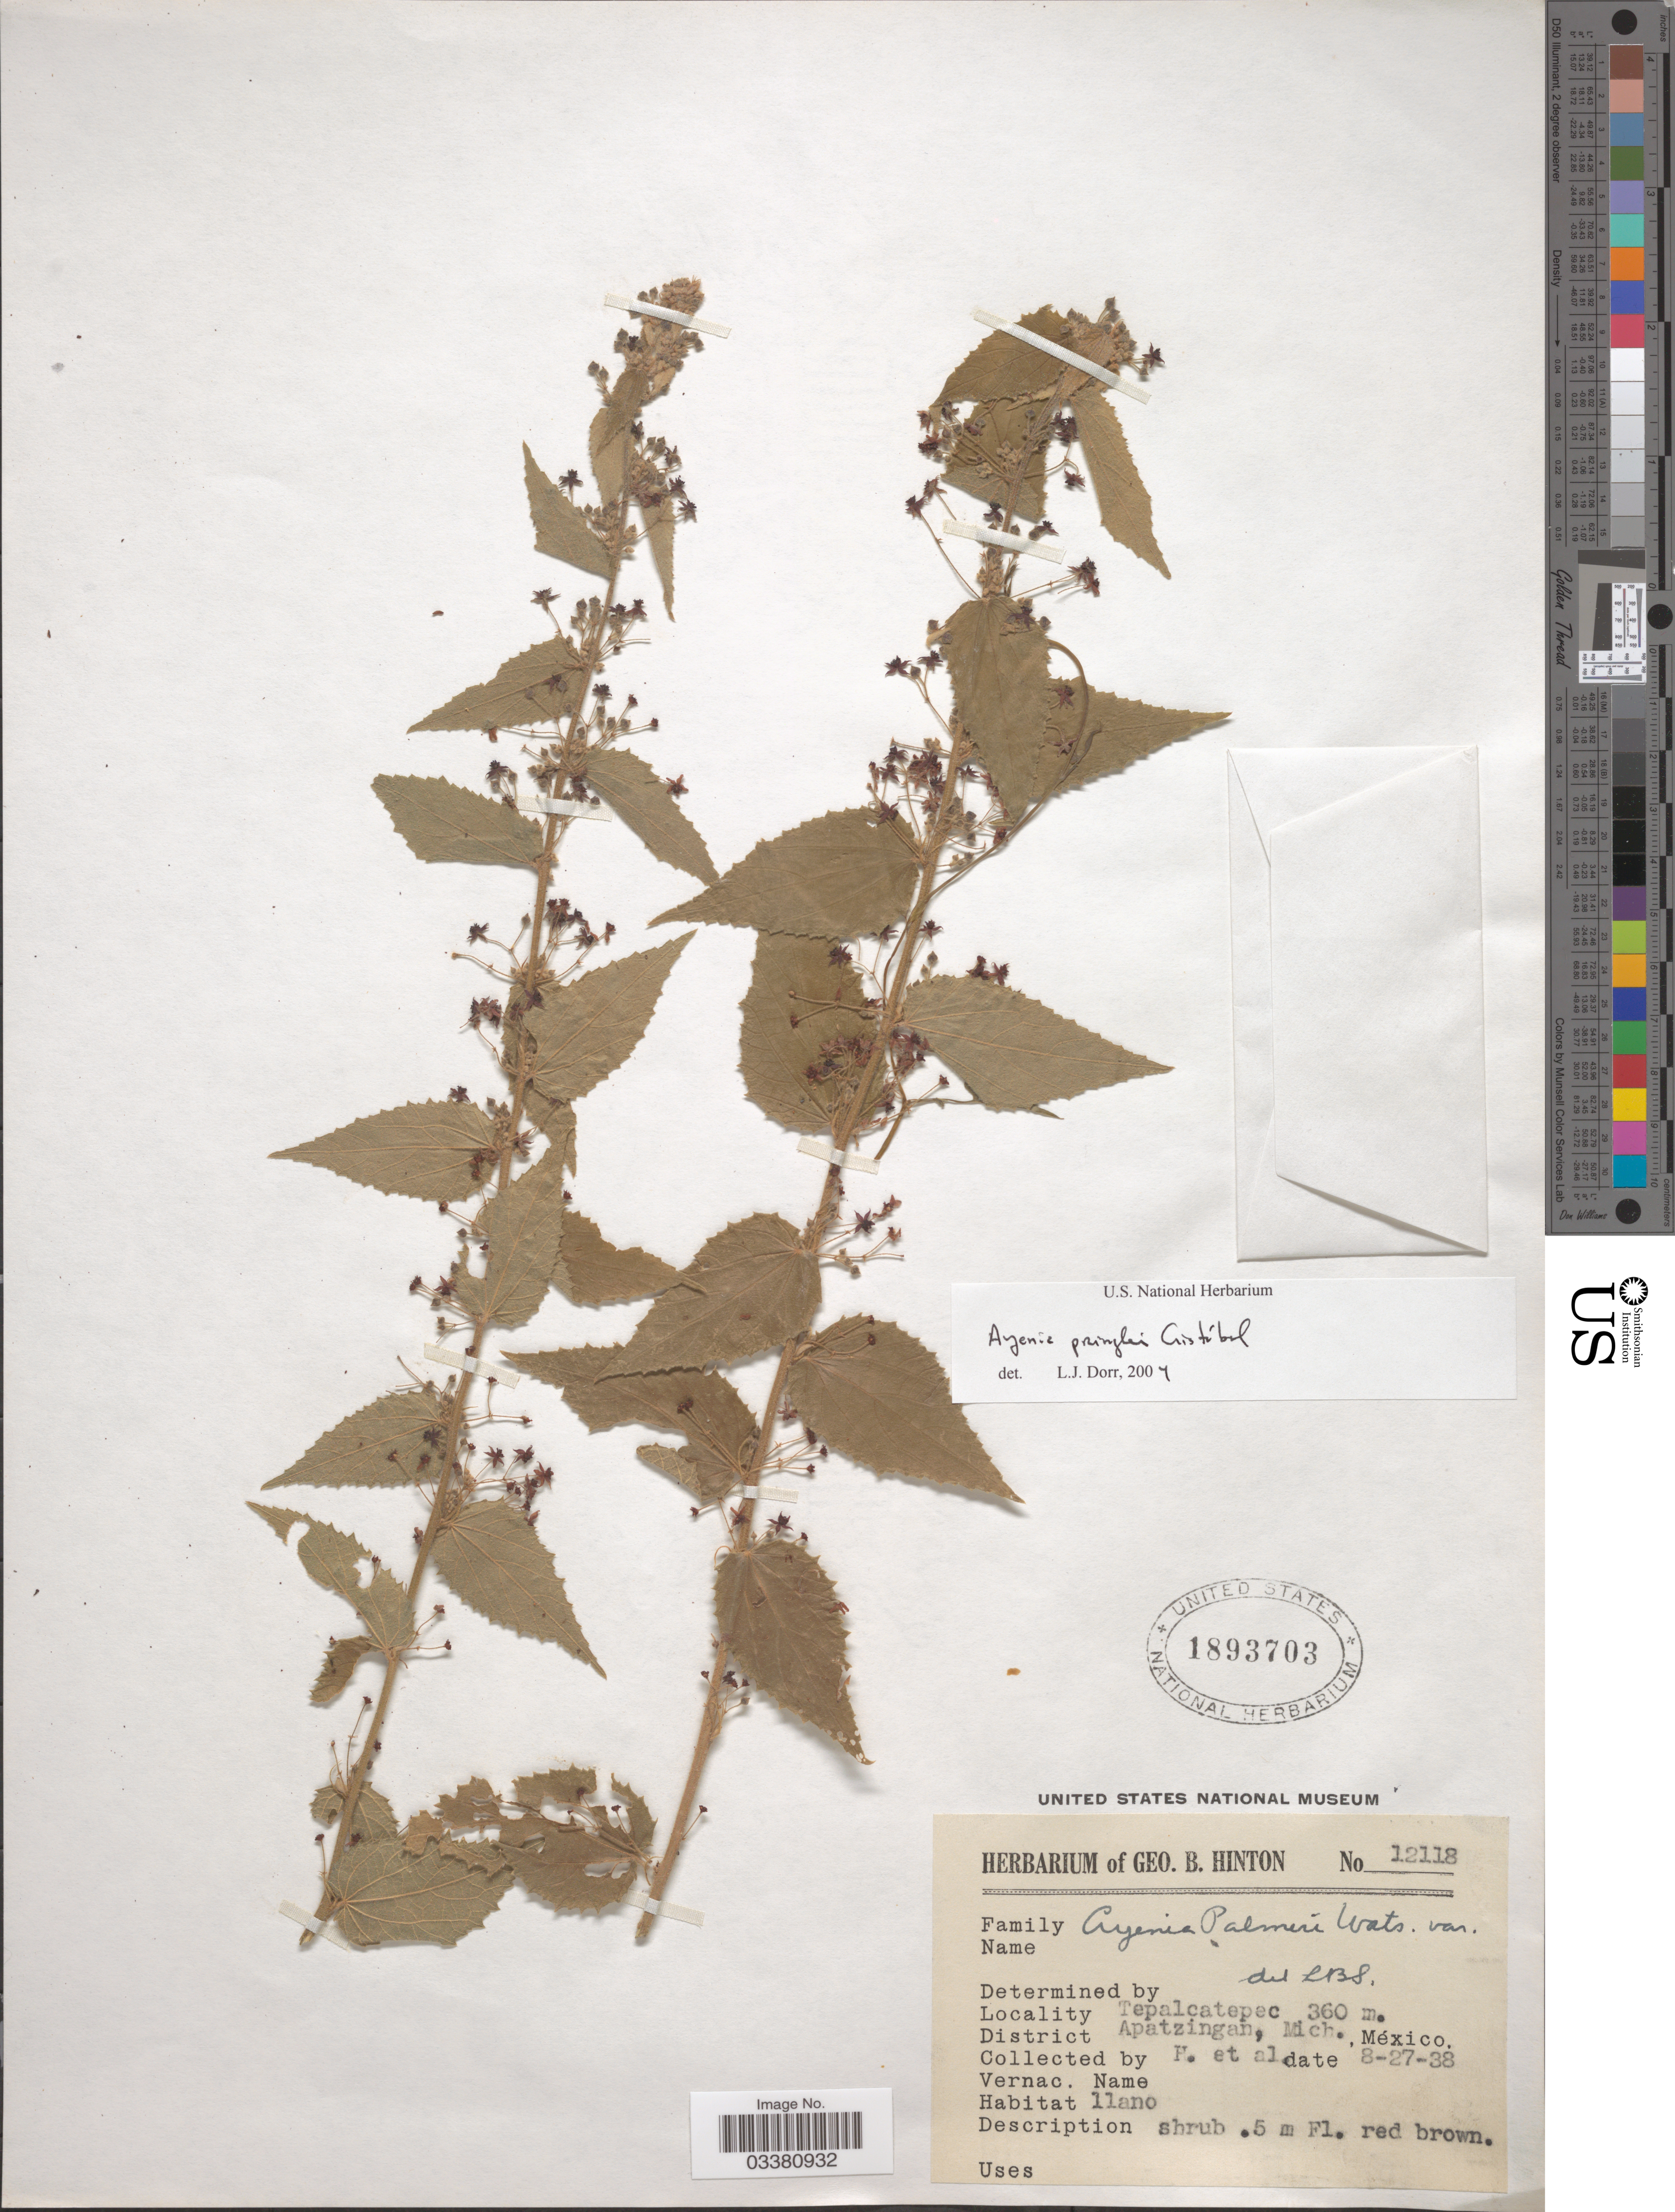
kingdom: Plantae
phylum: Tracheophyta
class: Magnoliopsida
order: Malvales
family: Malvaceae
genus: Ayenia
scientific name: Ayenia pringlei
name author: Cristóbal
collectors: G. B. Hinton & et al.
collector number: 12118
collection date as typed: Transcribed d/m/y: 27/8/38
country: Mexico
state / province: Michoacán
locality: Tepalcatepec. District Apatzingan.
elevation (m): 360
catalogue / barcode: US 1893703